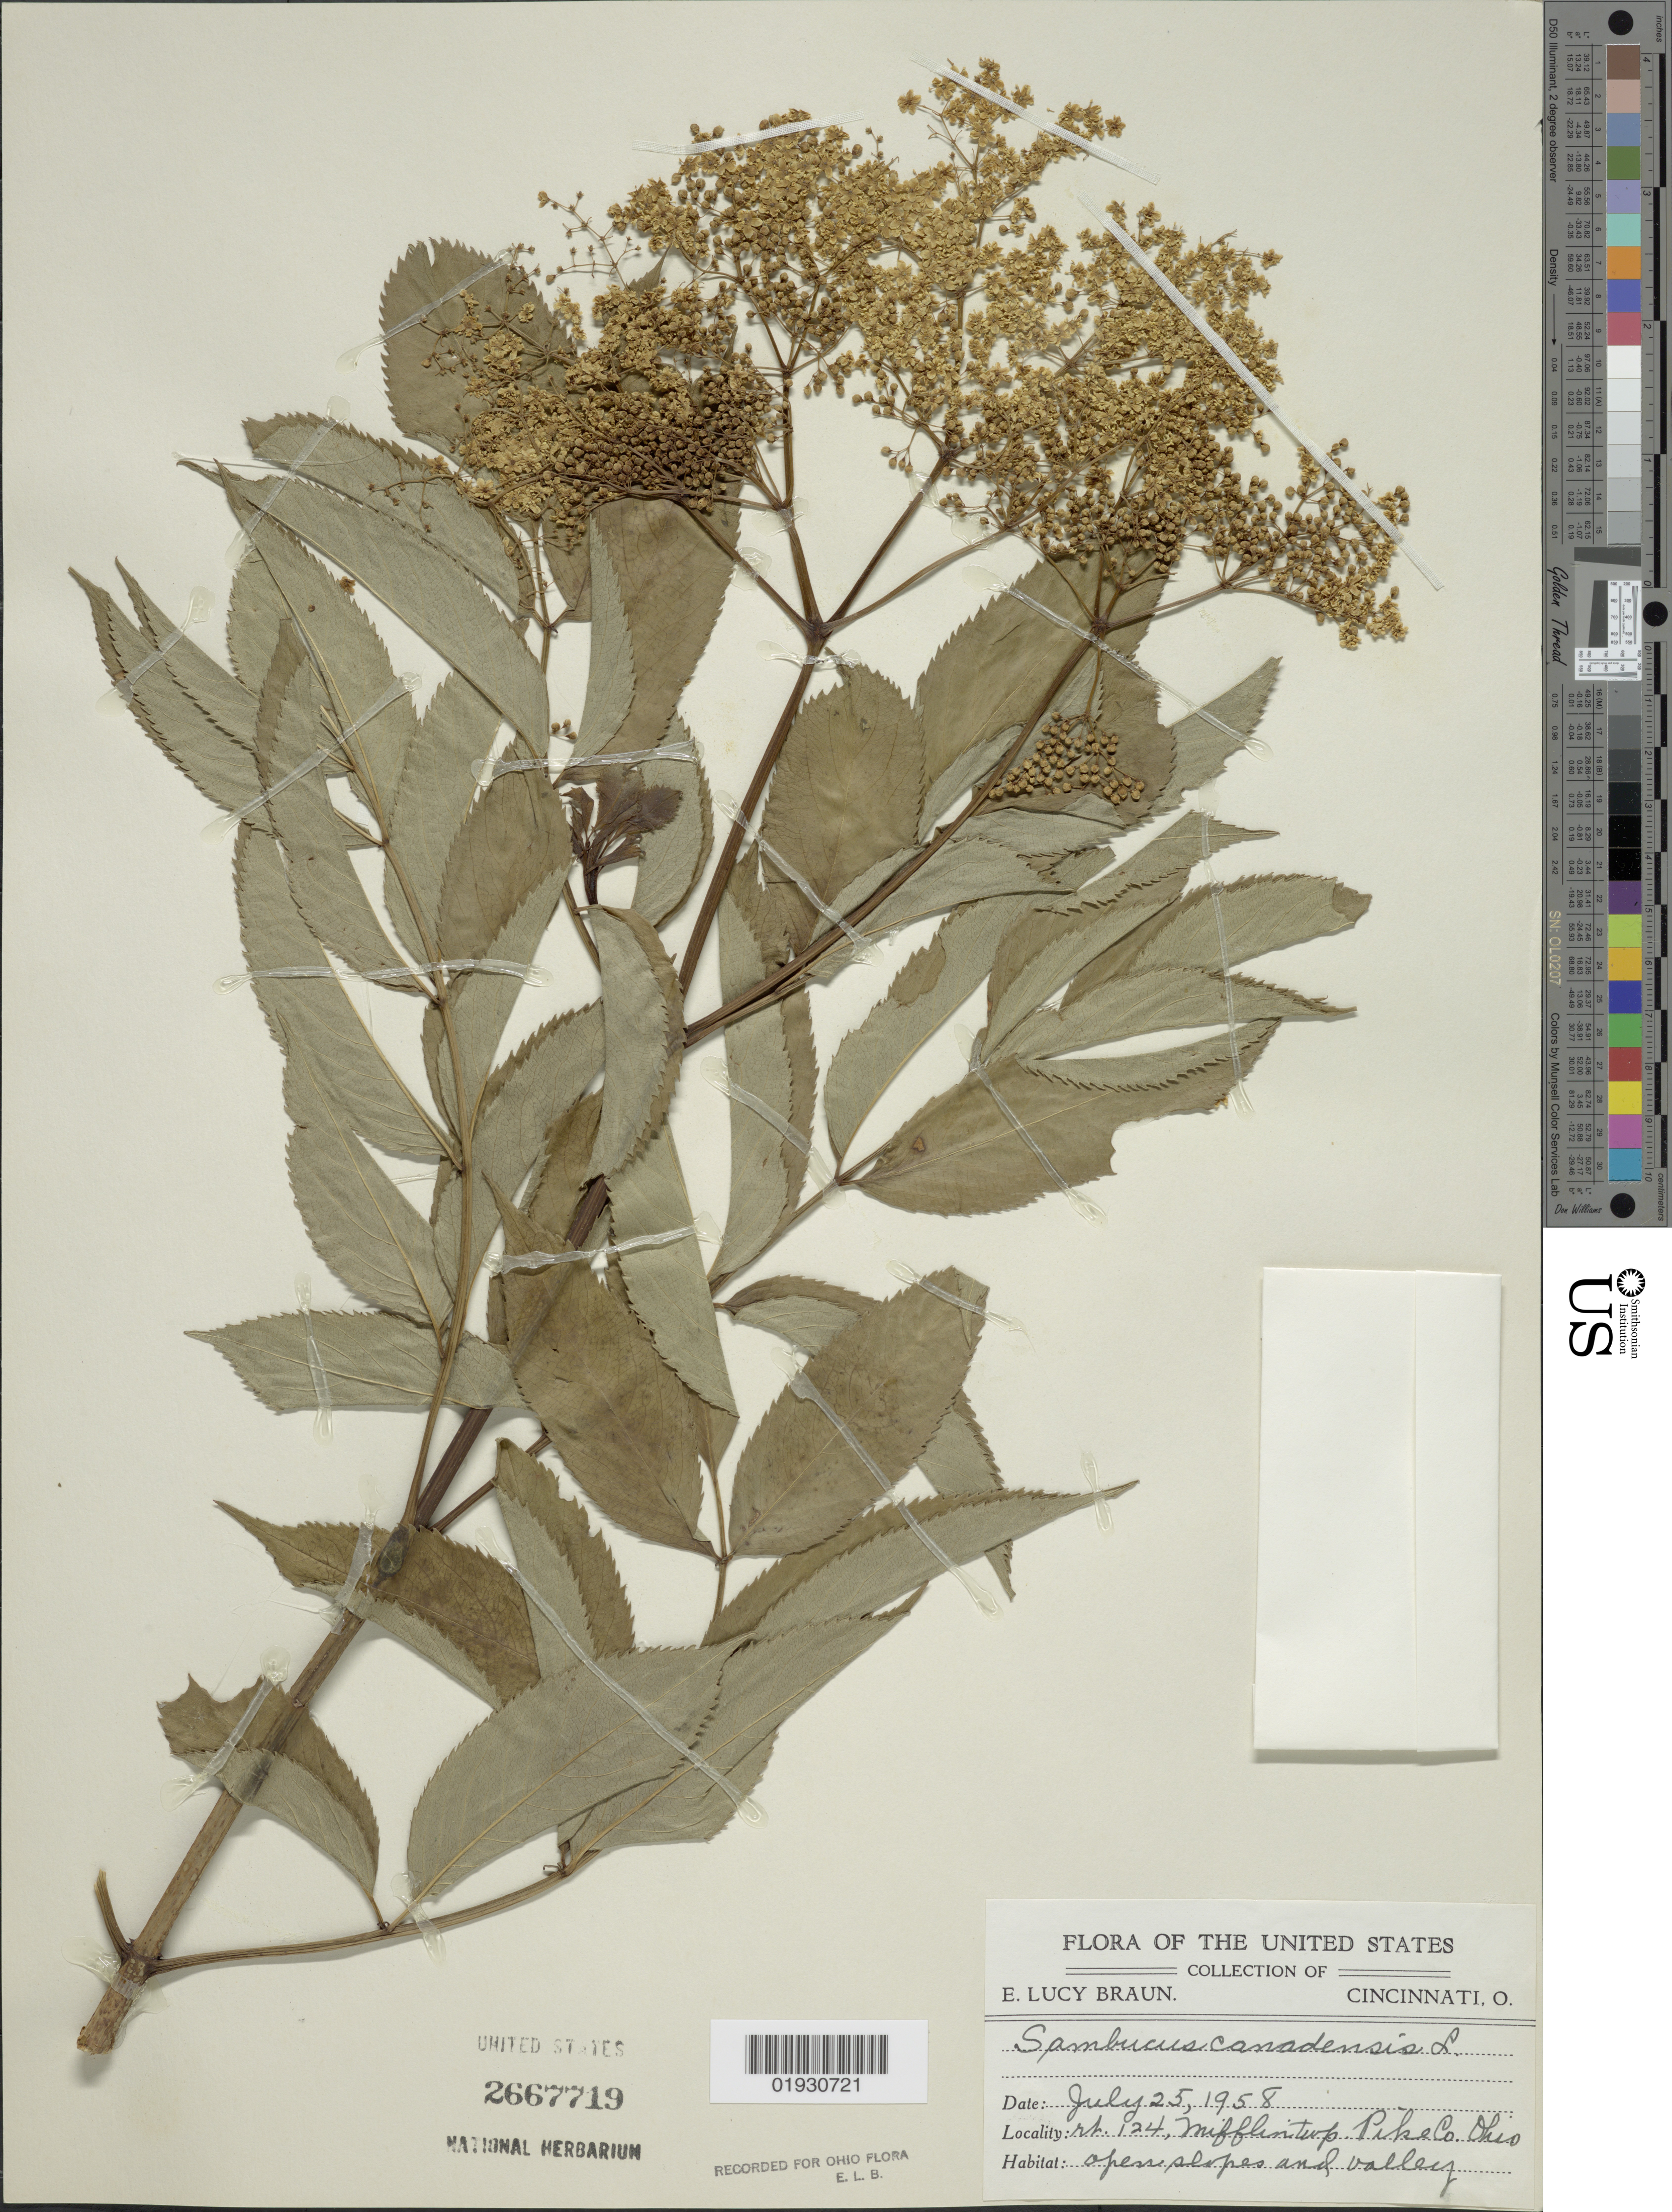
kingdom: Plantae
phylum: Tracheophyta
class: Magnoliopsida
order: Dipsacales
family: Viburnaceae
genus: Sambucus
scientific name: Sambucus canadensis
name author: L.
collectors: E. L. Braun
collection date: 1958-07-25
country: United States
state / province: Ohio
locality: Rt. 124, Mifflin twp, Pike Co.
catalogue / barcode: US 2667719